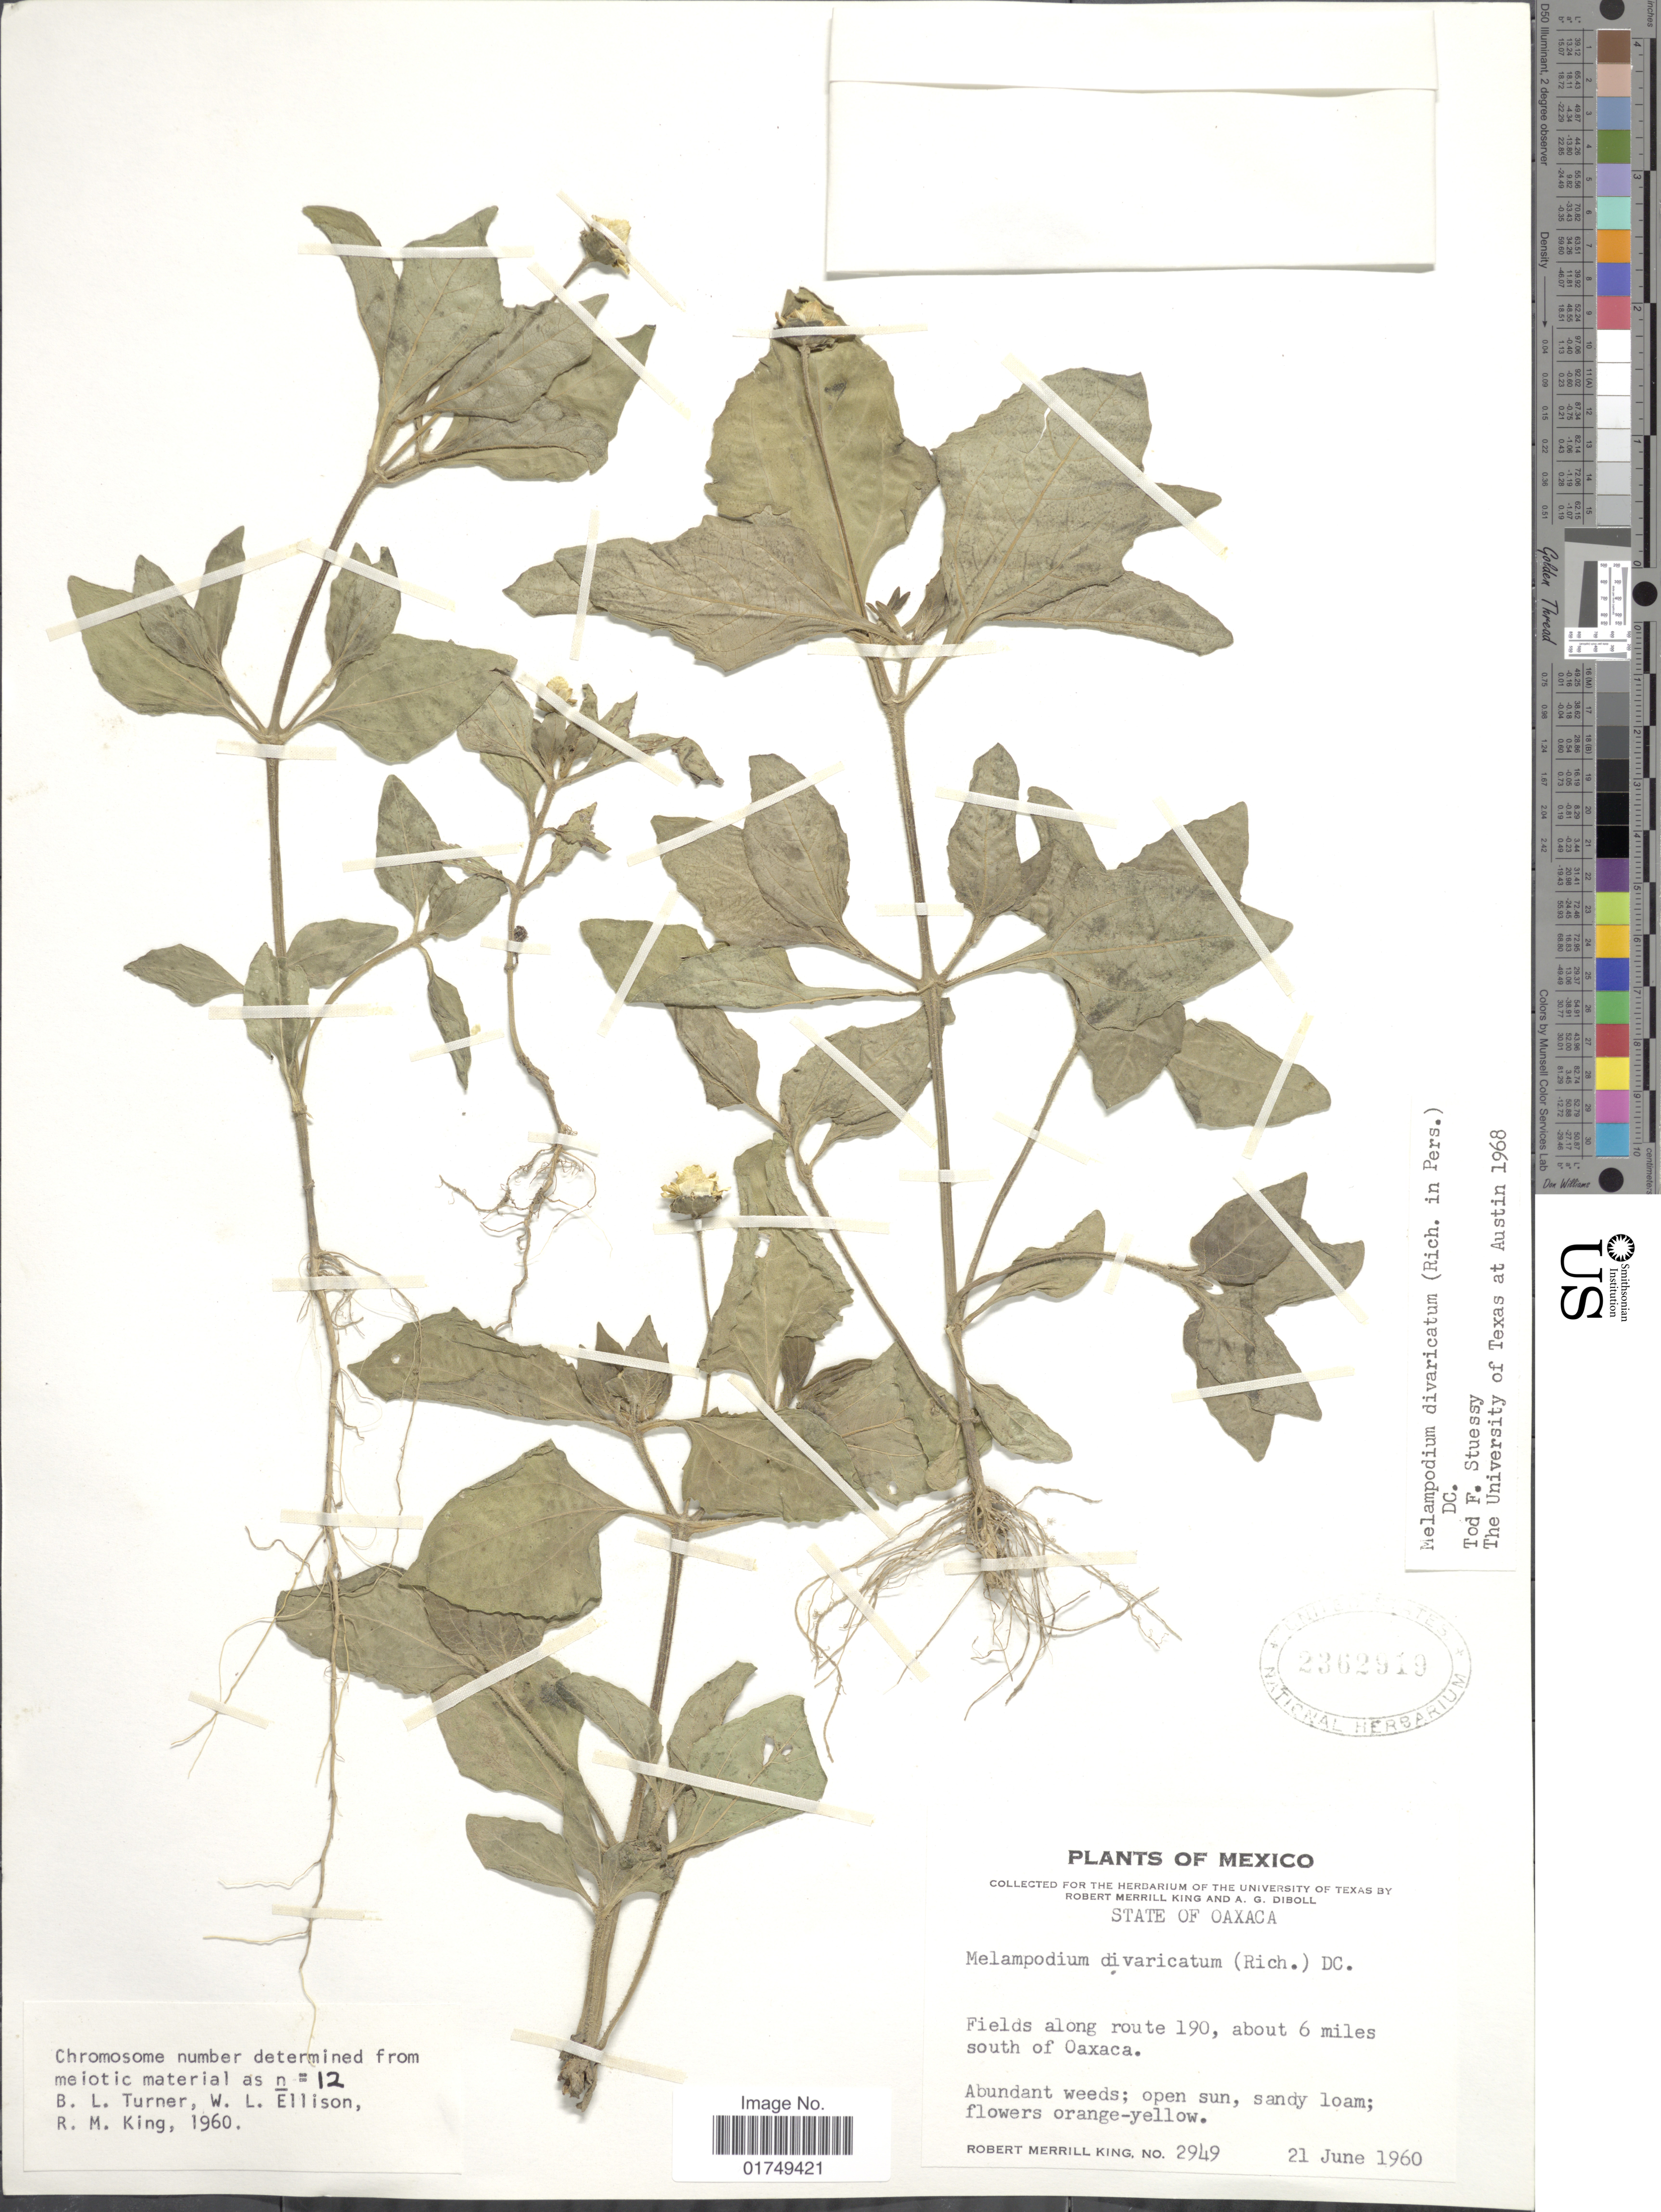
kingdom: Plantae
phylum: Tracheophyta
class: Magnoliopsida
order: Asterales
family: Asteraceae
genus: Melampodium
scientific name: Melampodium divaricatum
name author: (Rich.) DC.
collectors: R. M. King & A. Diboll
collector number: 2949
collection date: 1960-06-21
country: Mexico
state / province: Oaxaca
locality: Fields along route 190, about 6 miles south of Oaxaca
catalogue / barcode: US 2362919